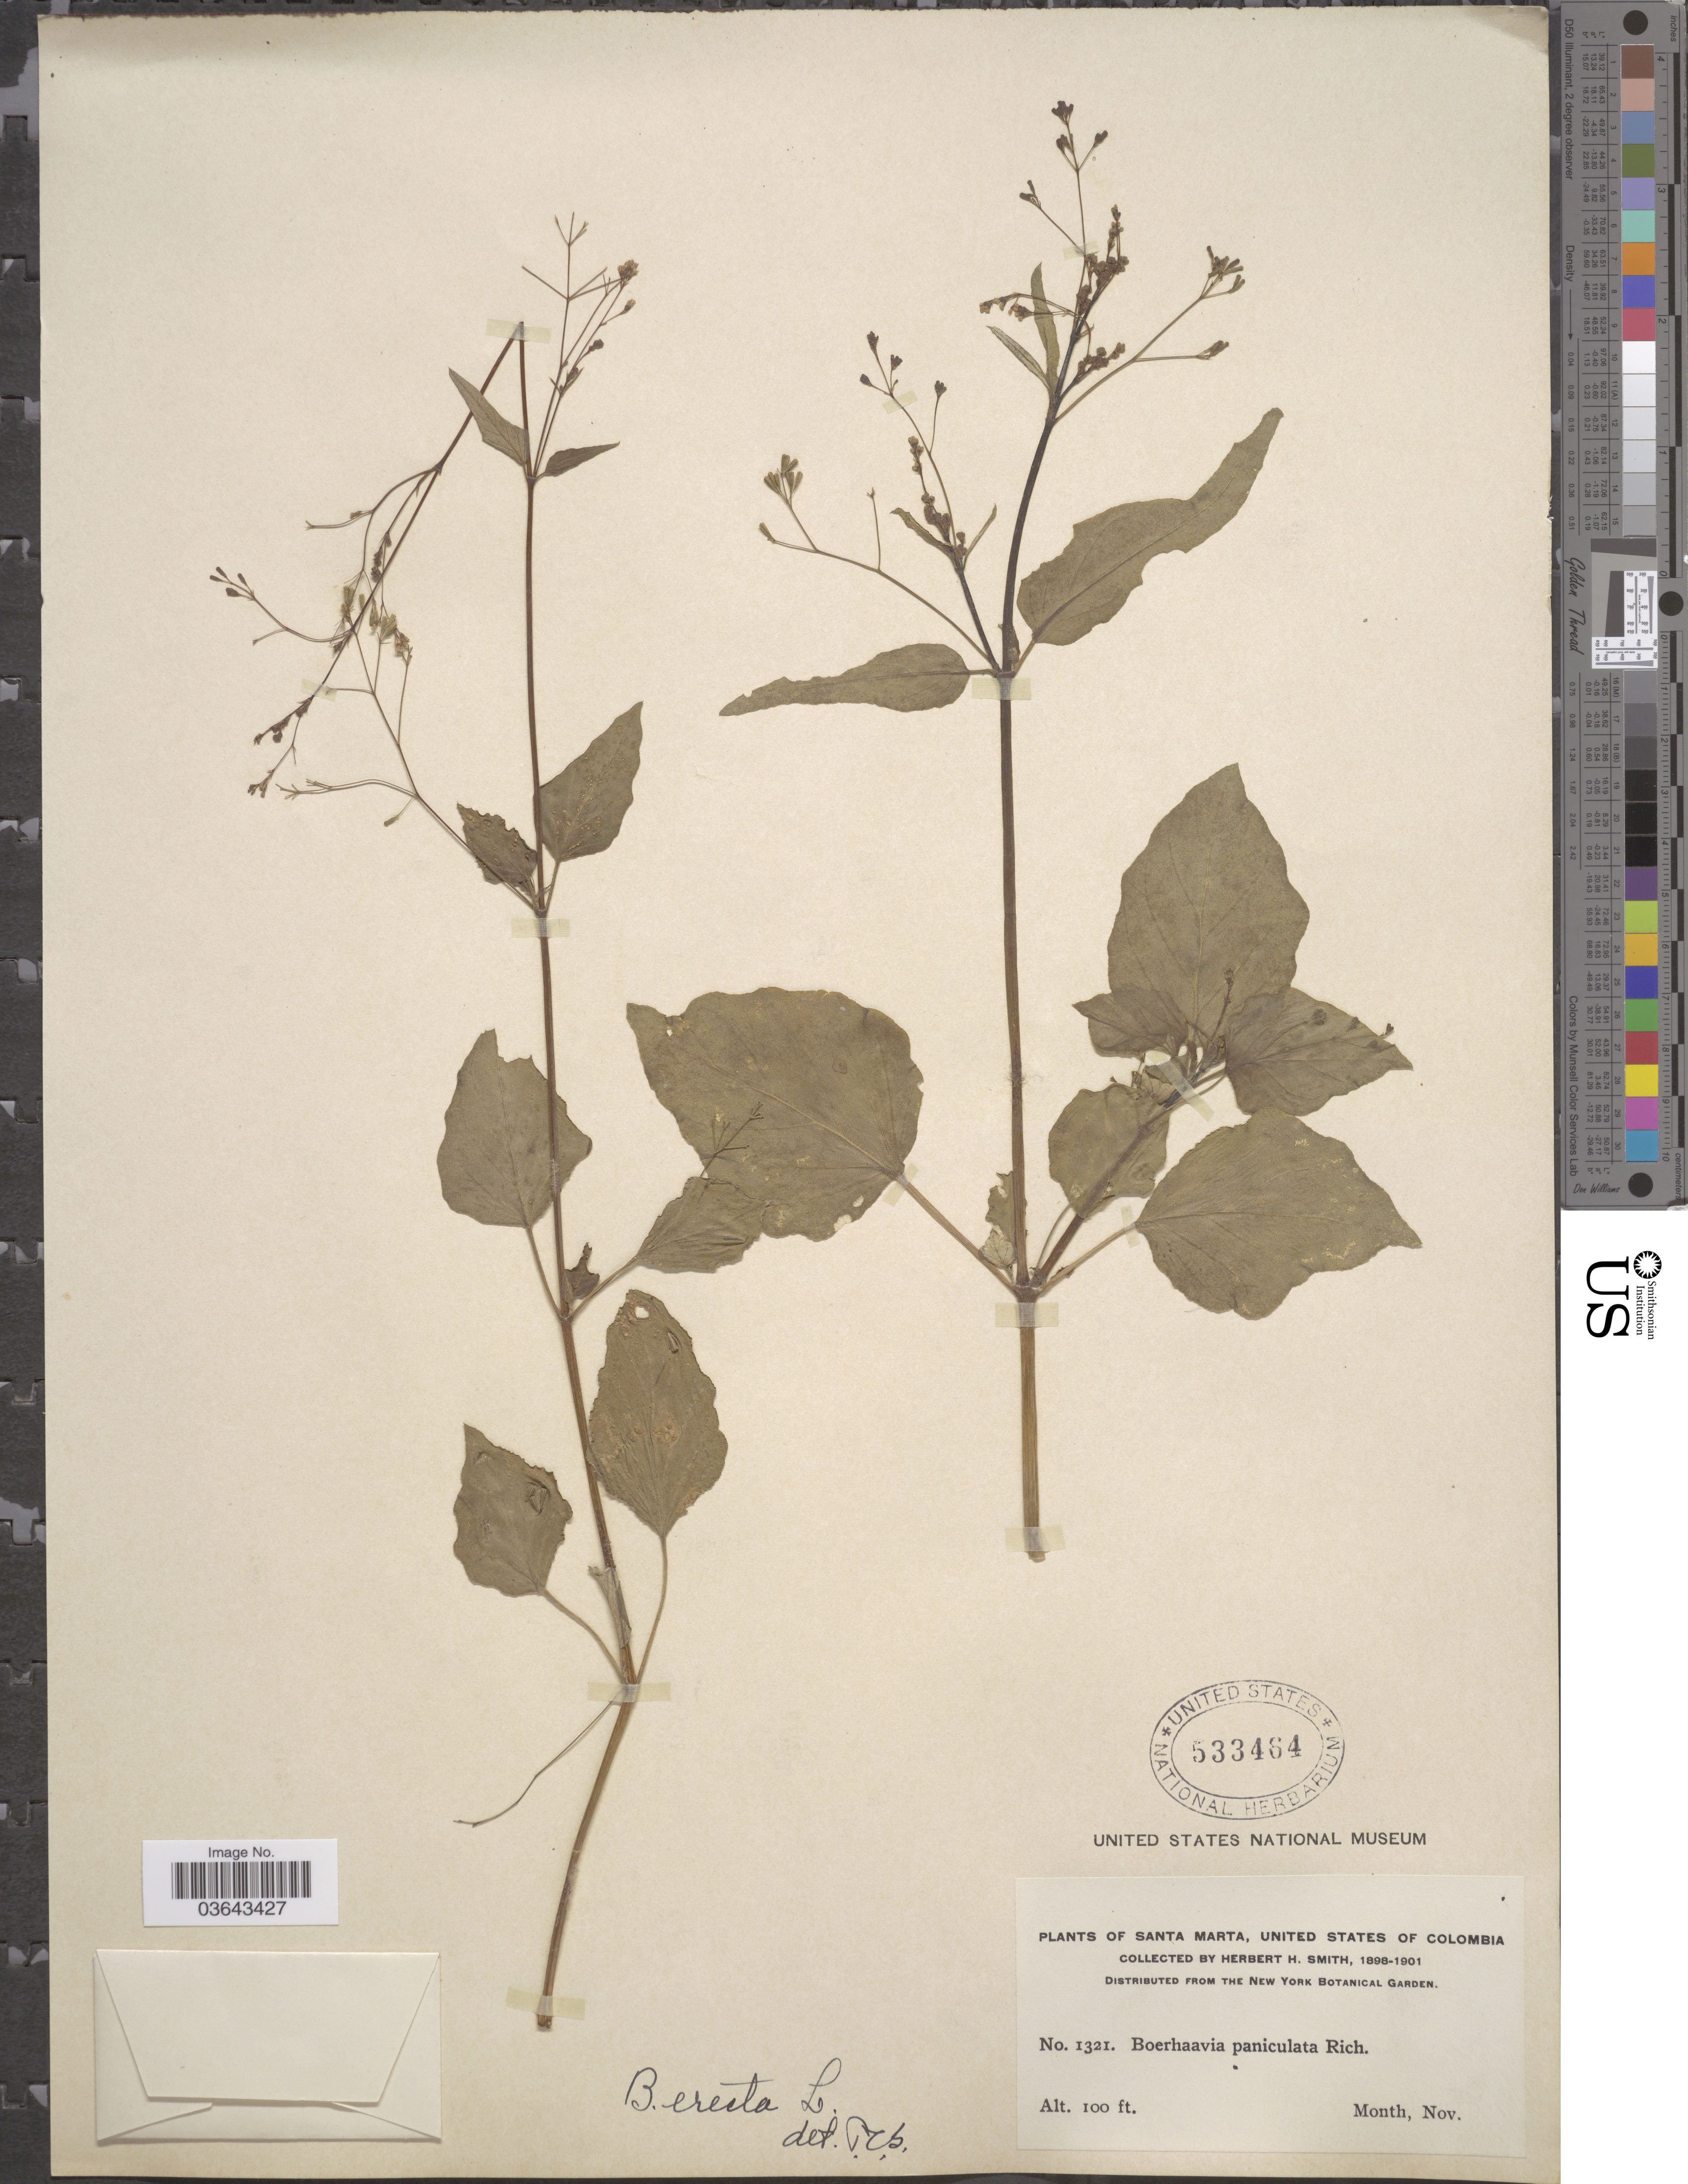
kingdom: Plantae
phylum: Tracheophyta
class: Magnoliopsida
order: Caryophyllales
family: Nyctaginaceae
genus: Boerhavia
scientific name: Boerhavia erecta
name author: L.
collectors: Herbert H. Smith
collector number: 1321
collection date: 1898-11/1901-11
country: Colombia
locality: Santa Marta.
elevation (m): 30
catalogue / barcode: US 533464